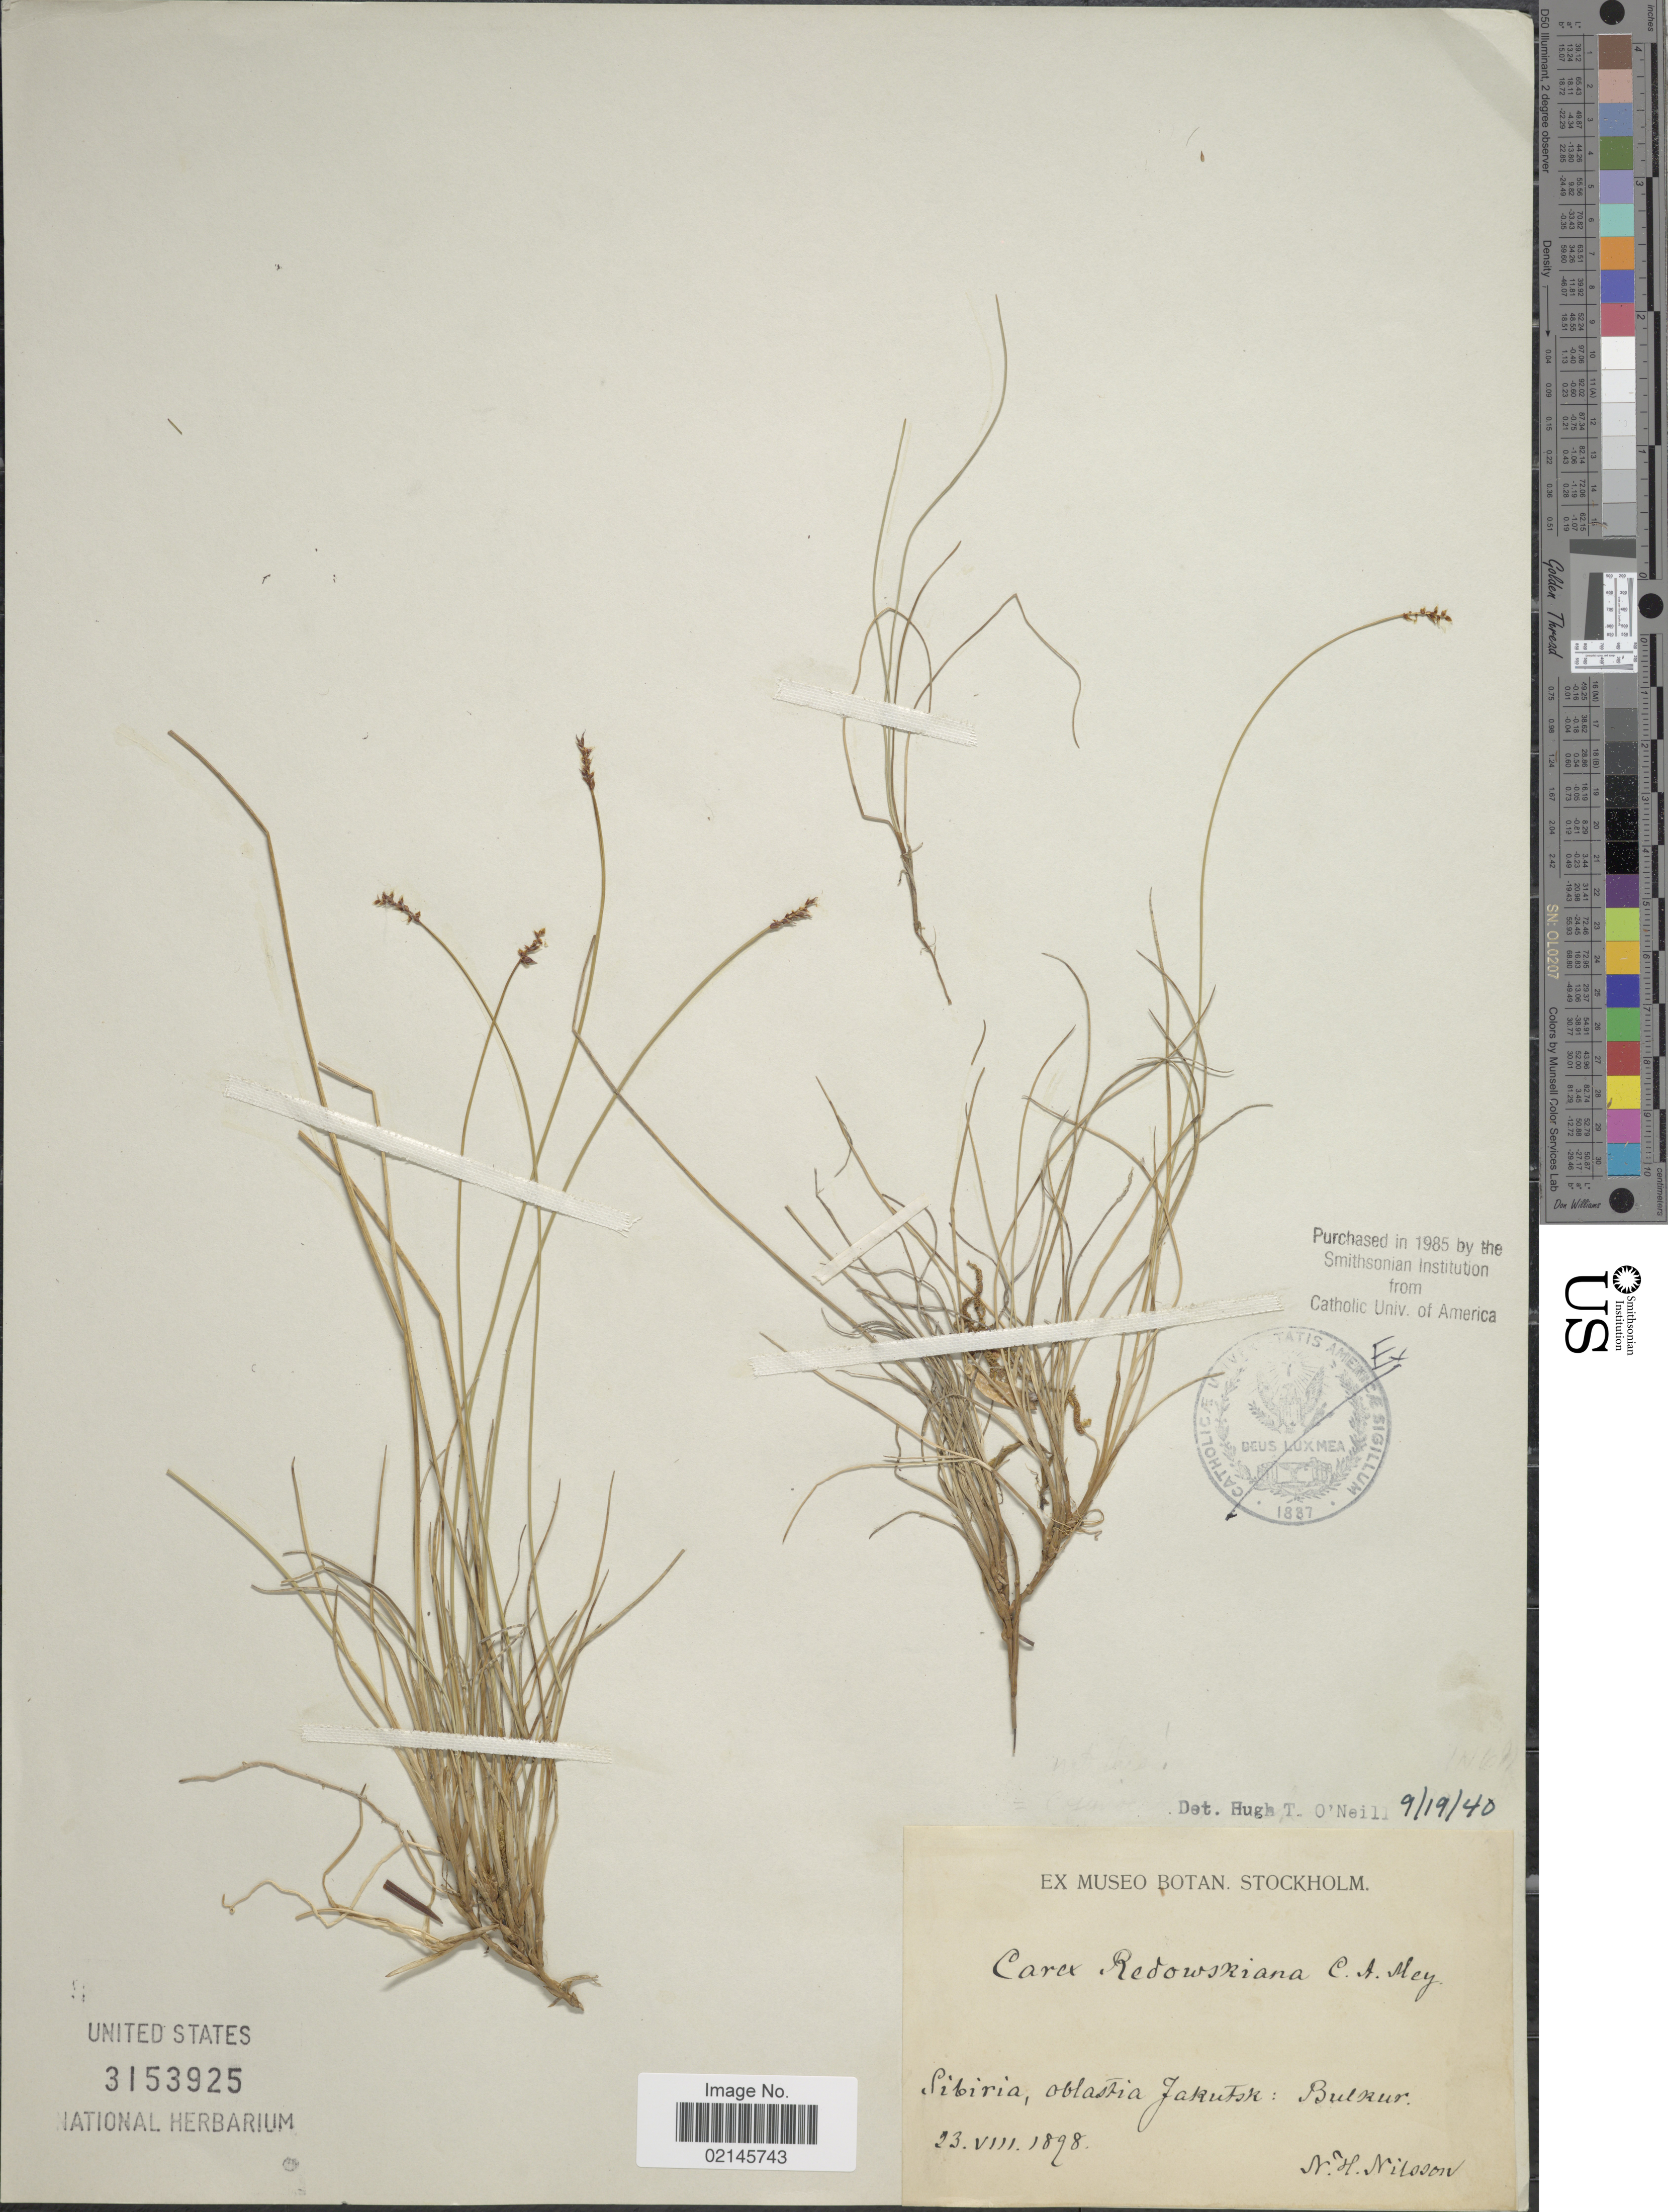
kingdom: Plantae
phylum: Tracheophyta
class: Liliopsida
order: Poales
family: Cyperaceae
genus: Carex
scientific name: Carex redowskiana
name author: C.A. Mey.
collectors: N. H. Nilsson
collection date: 1898-08-23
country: Russian Federation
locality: Sibiria, ablastia Jakutsk, Bulkur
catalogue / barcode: US 3153925